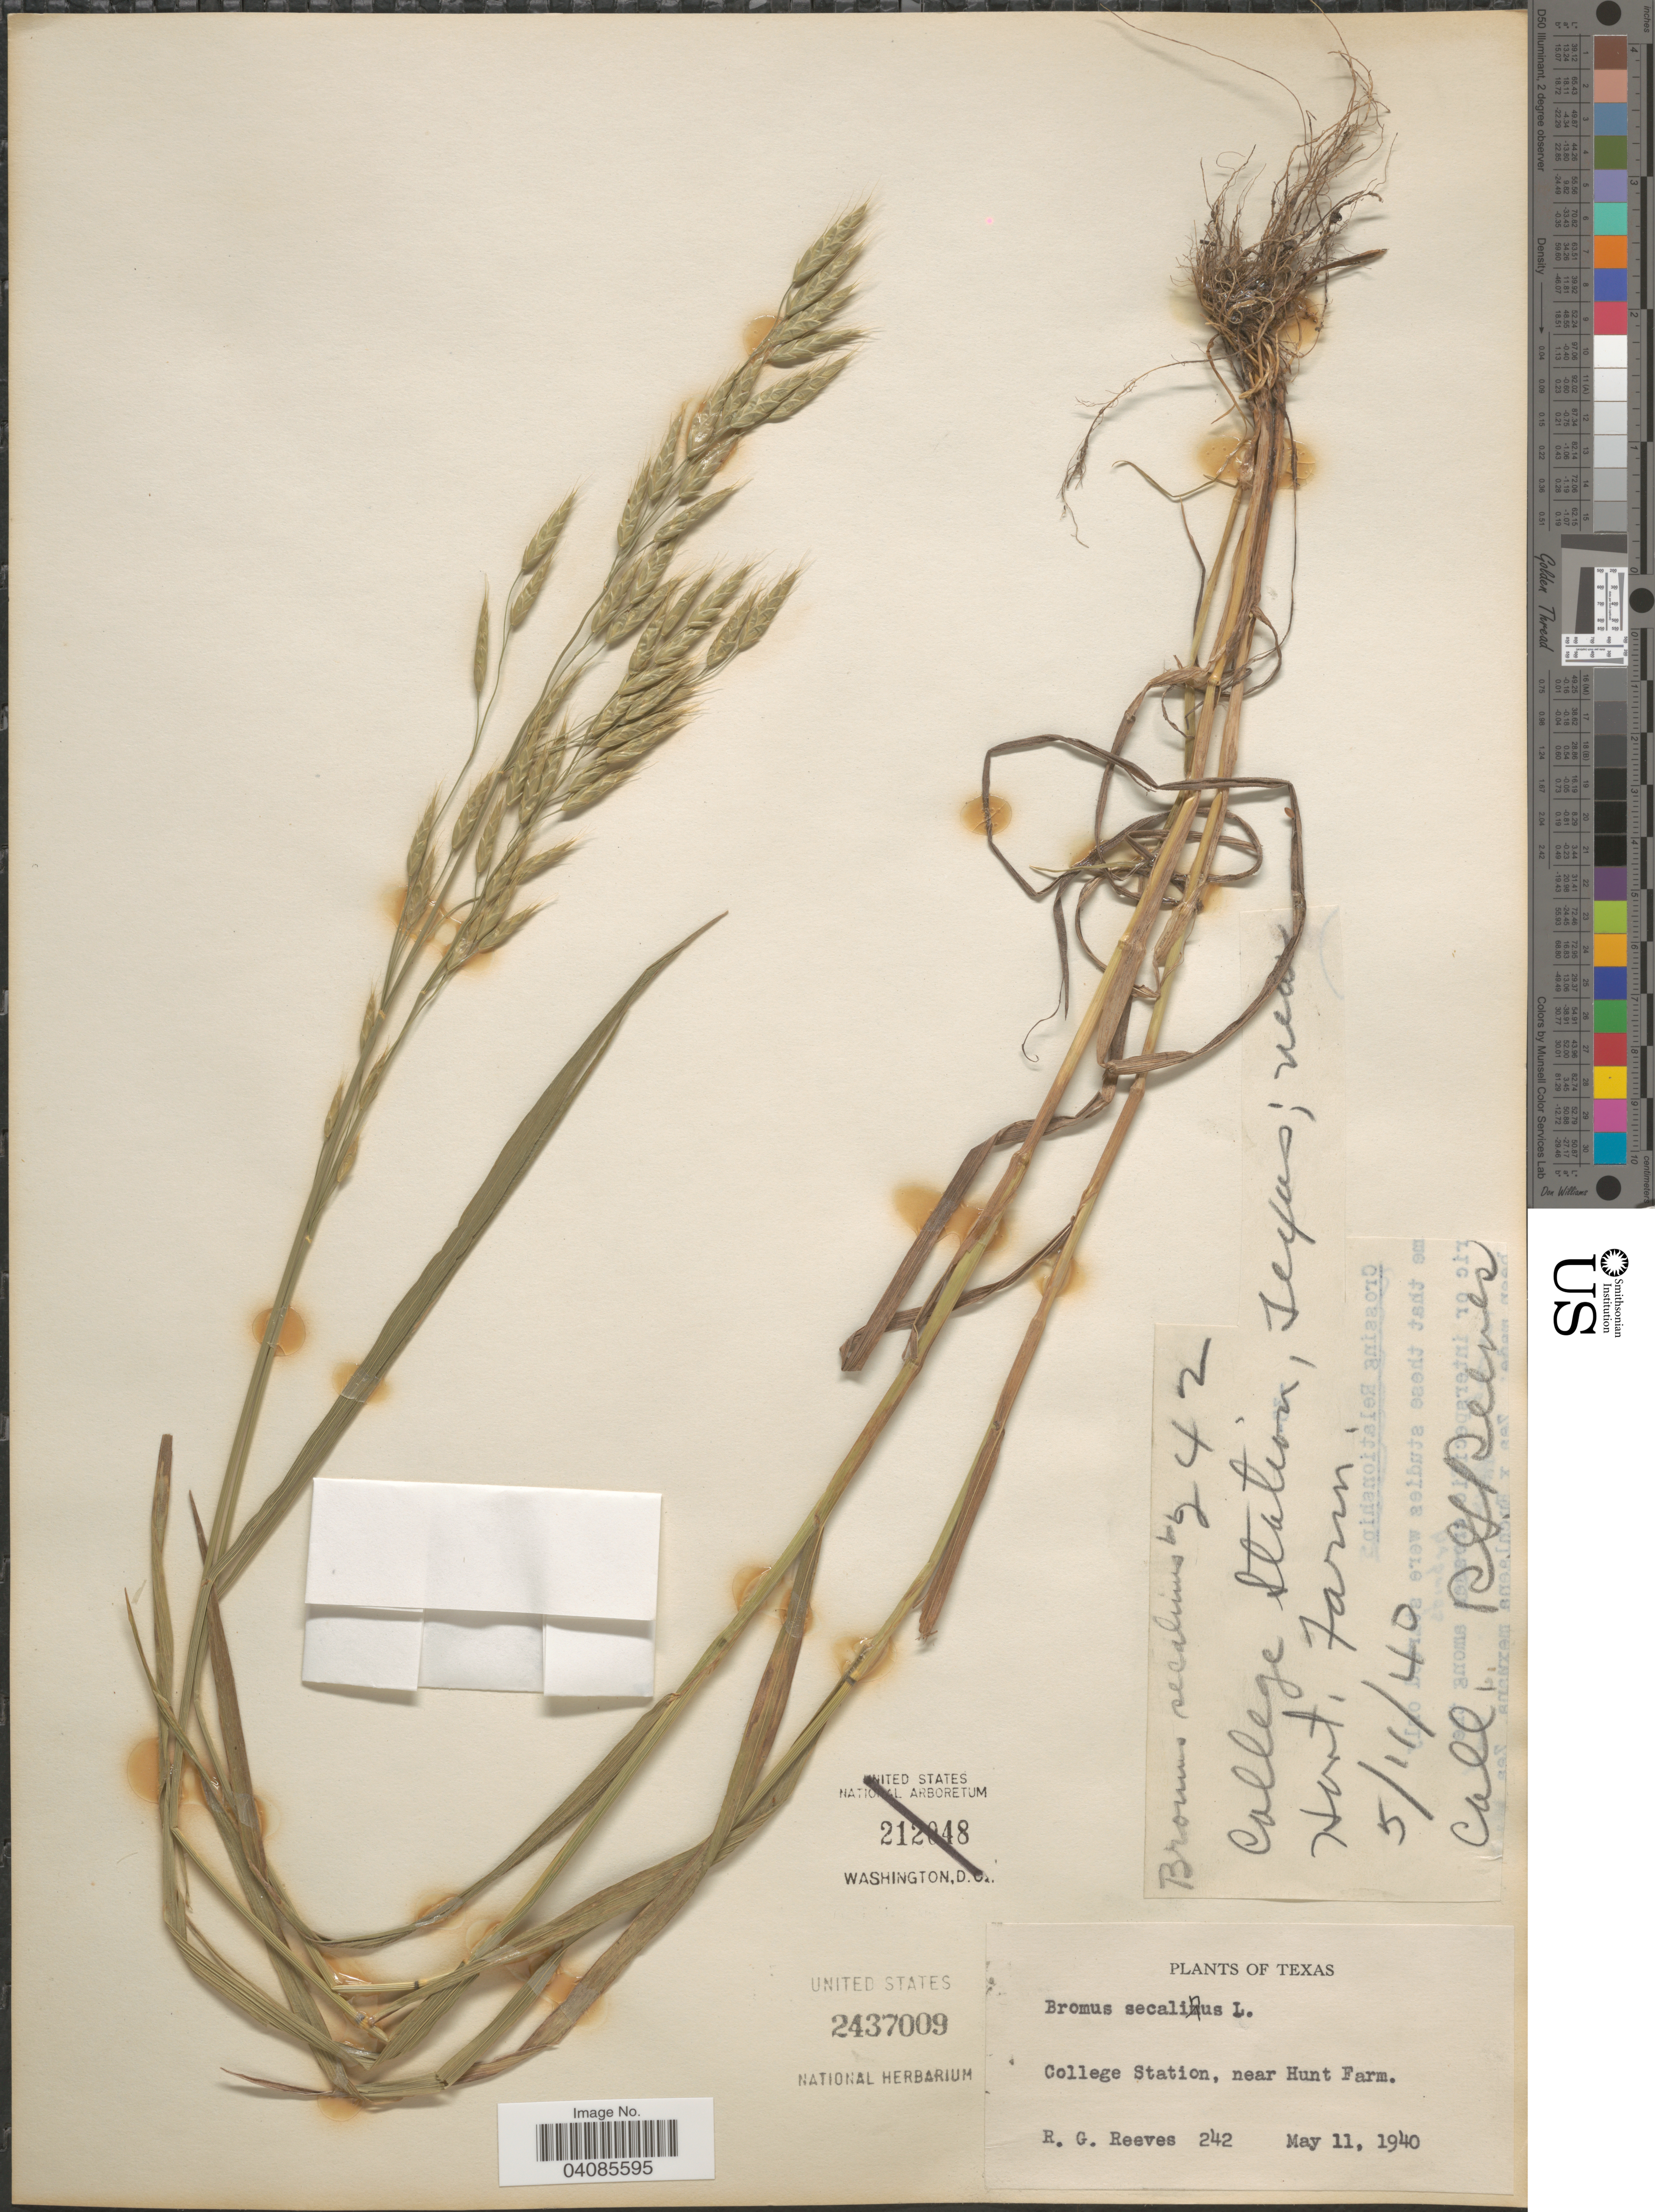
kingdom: Plantae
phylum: Tracheophyta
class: Liliopsida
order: Poales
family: Poaceae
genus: Bromus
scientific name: Bromus sitchensis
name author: Trin. in Bong.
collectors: R. G. Reeves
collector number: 242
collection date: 1940-05-11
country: United States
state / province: Texas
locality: College Station, near Hunt Farm.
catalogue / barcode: US 2437009